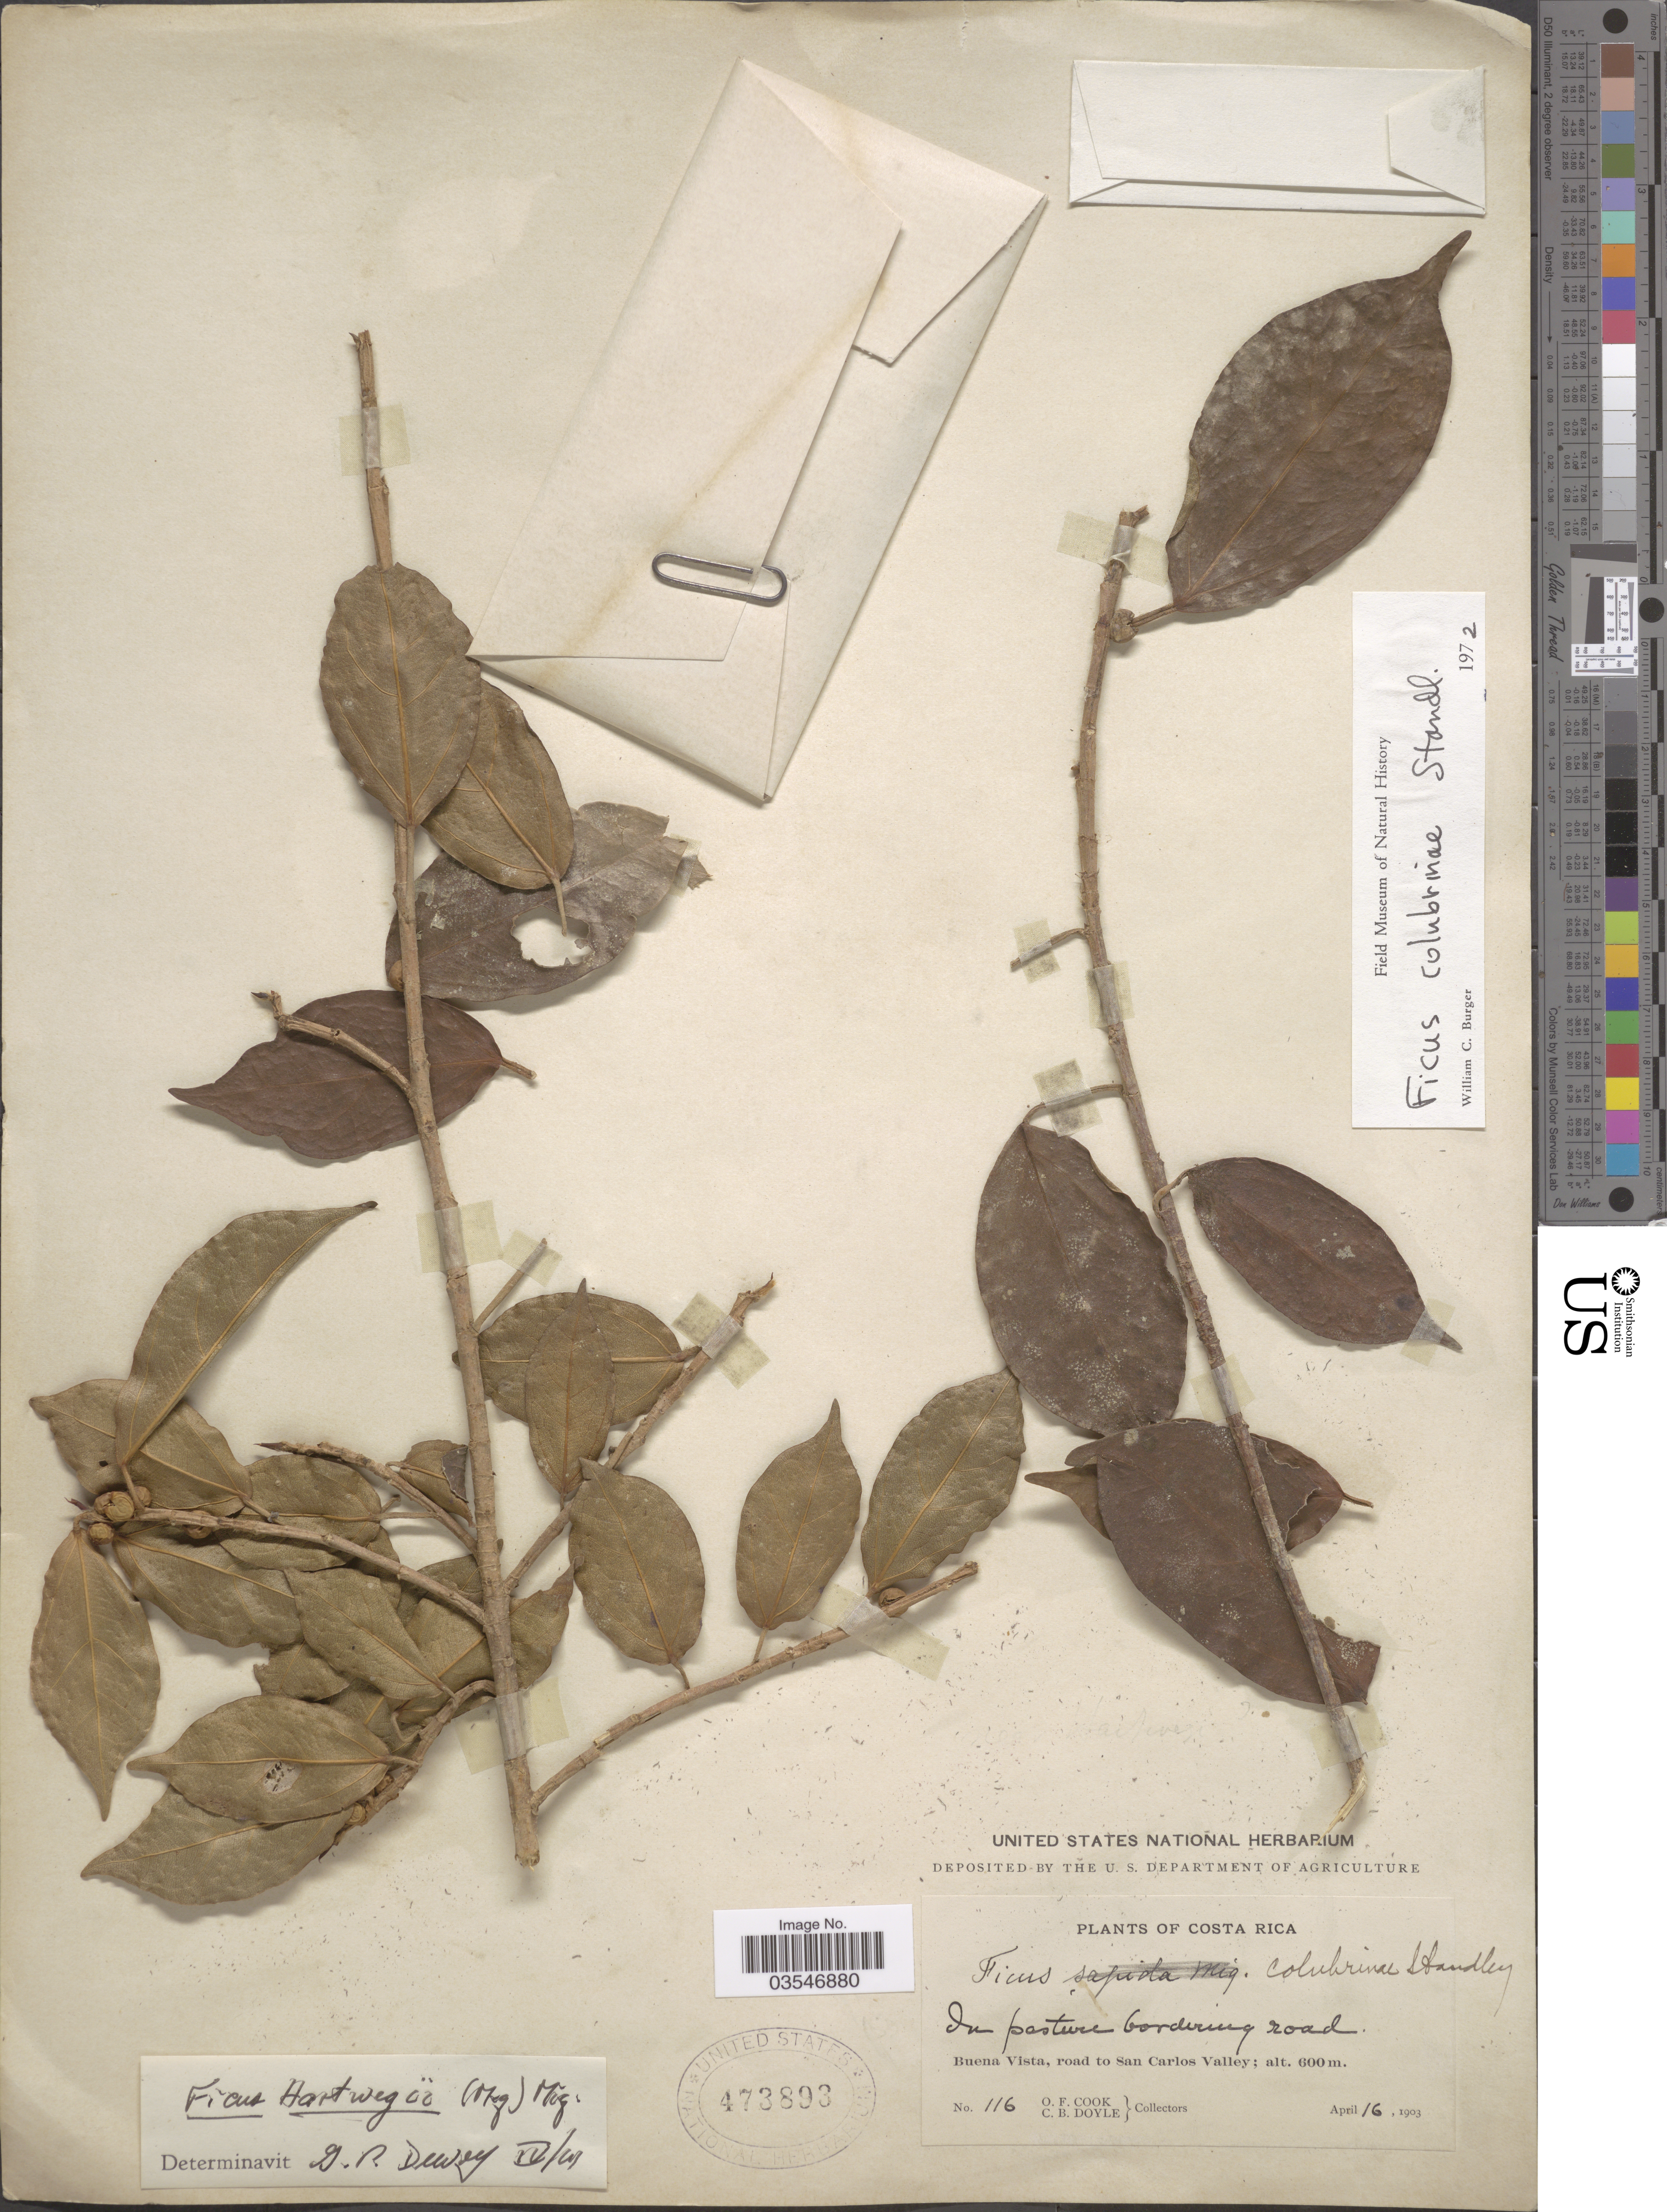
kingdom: Plantae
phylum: Tracheophyta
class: Magnoliopsida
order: Rosales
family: Moraceae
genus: Ficus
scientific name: Ficus colubrinae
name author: Standl.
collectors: O. F. Cook & C. Doyle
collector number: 116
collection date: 1903-04-16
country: Costa Rica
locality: Buena Vista, road to San Carlos Valley.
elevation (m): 600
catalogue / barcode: US 473893